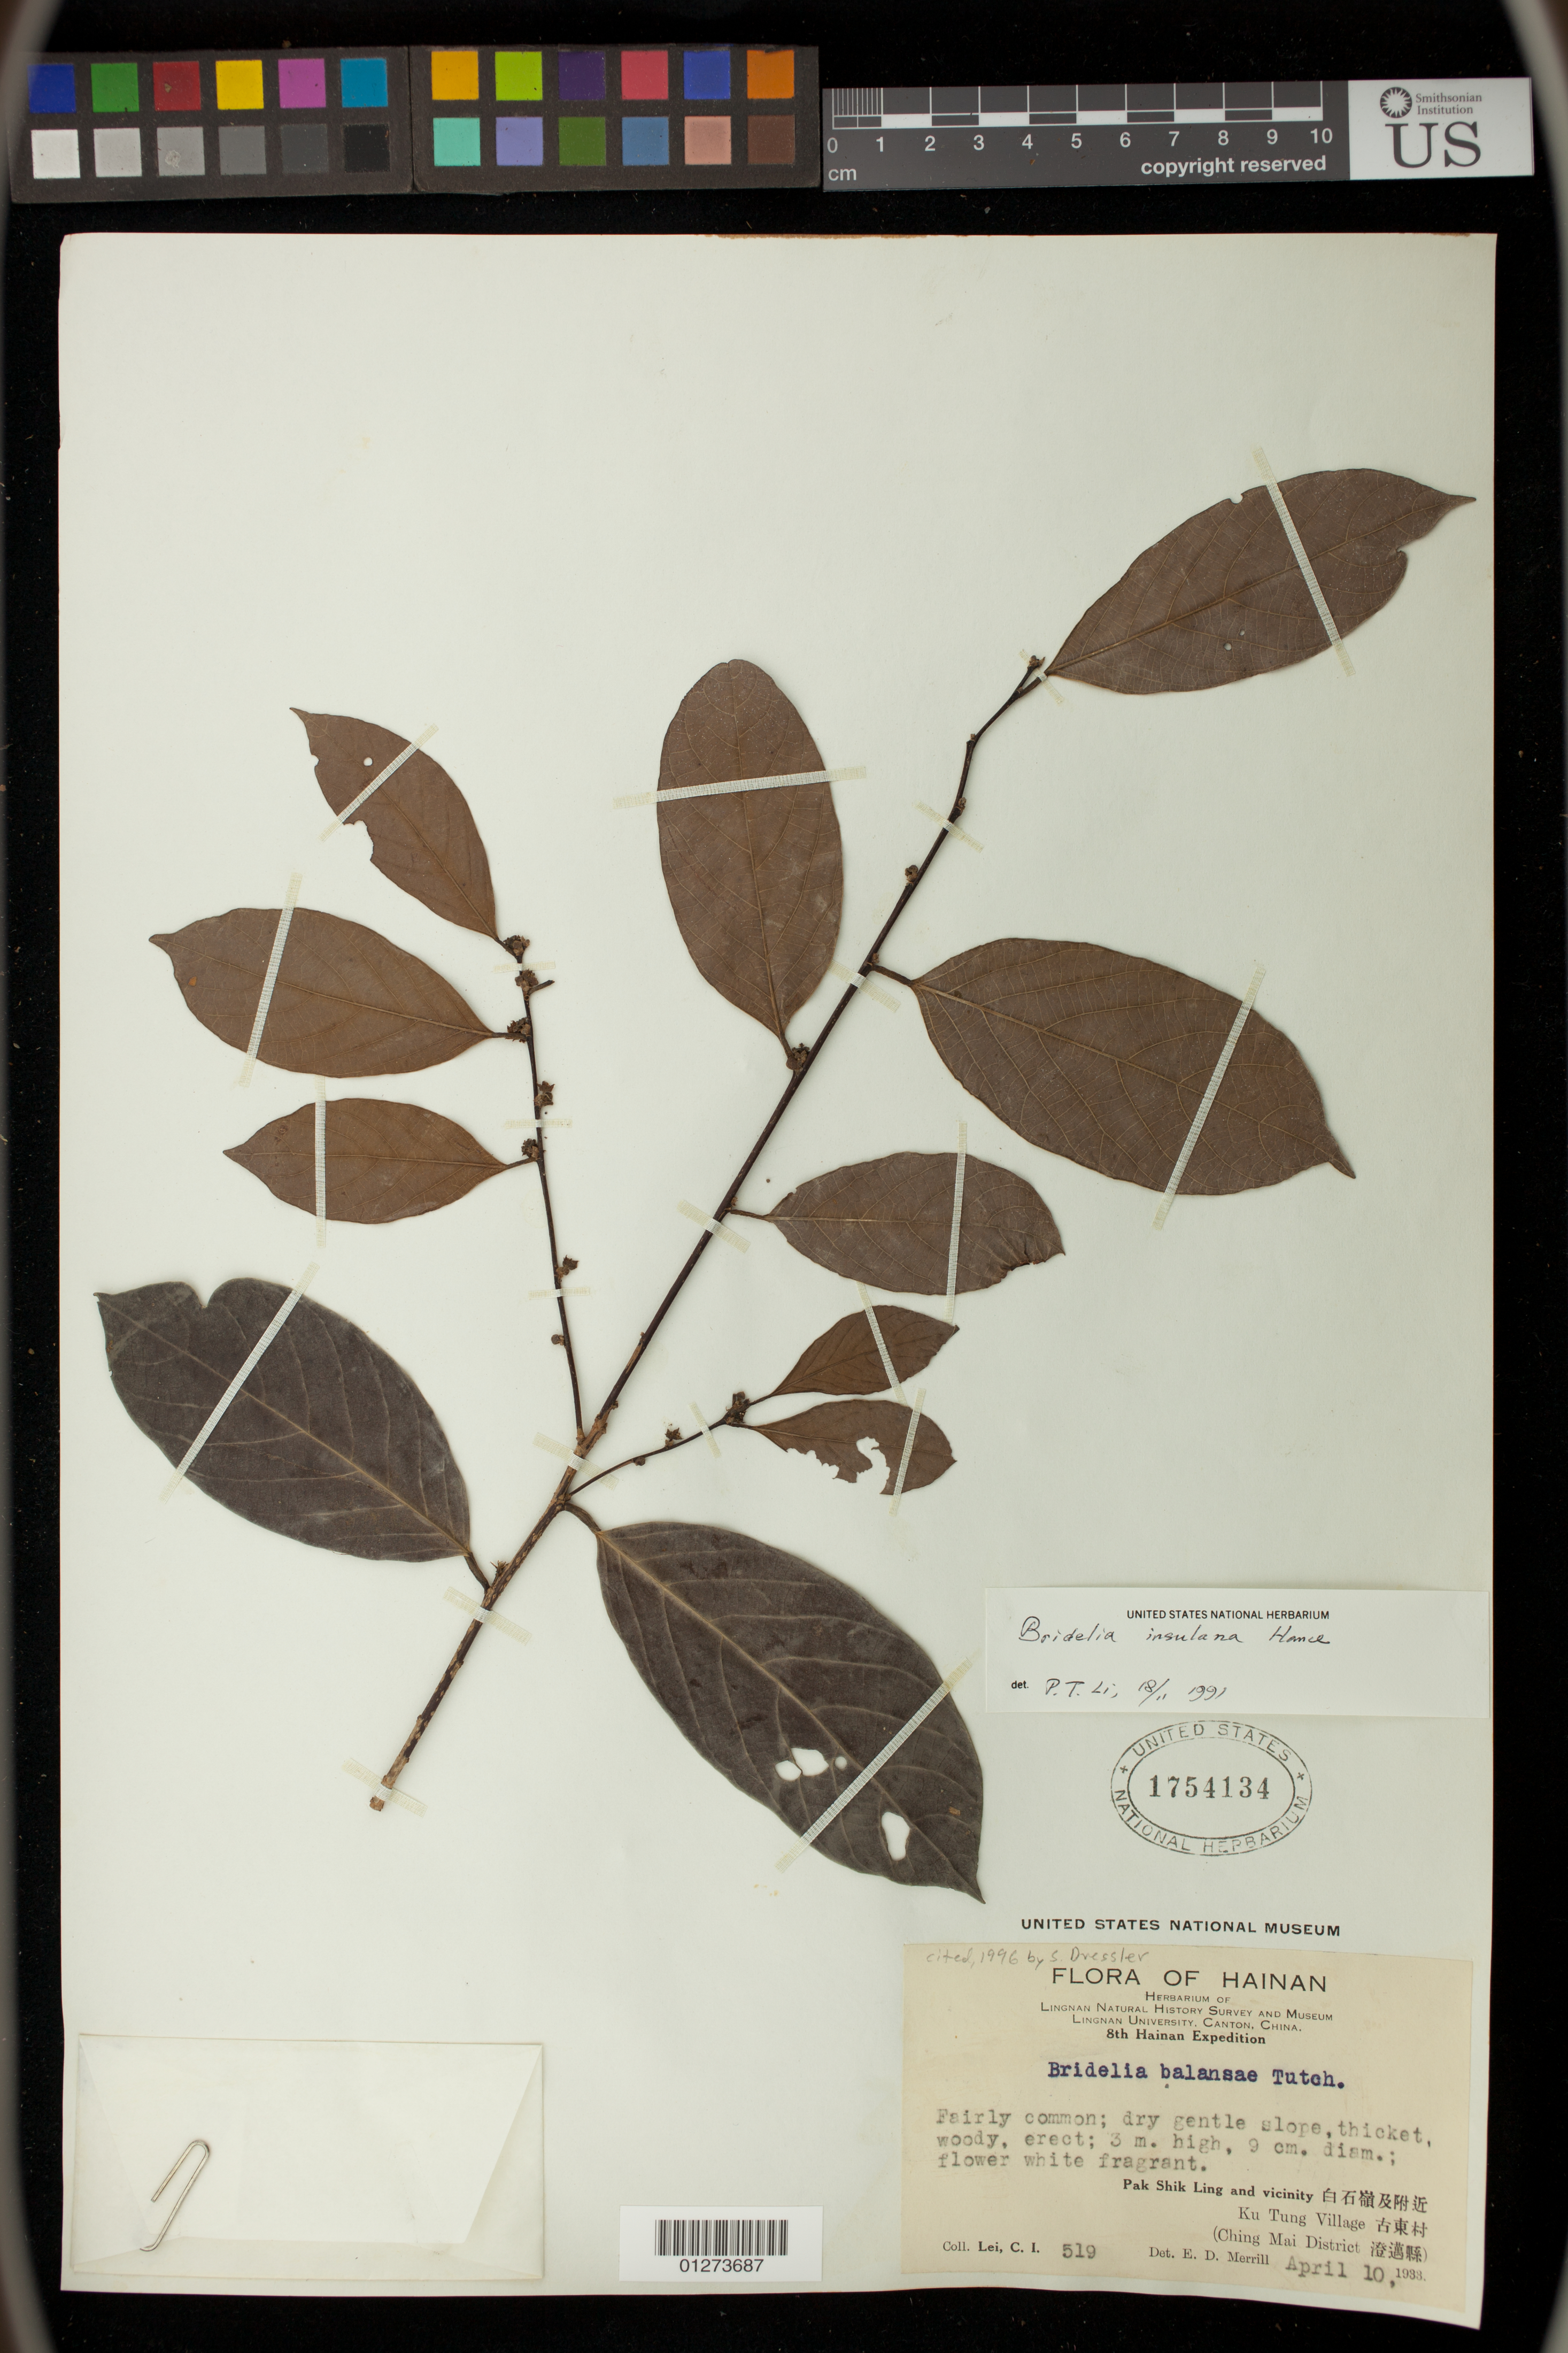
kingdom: Plantae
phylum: Tracheophyta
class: Magnoliopsida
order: Malpighiales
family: Phyllanthaceae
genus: Bridelia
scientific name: Bridelia balansae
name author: Tutcher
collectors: C. I. Lei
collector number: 519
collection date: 1933-04-10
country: China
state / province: Hainan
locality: Pak Shik Ling and vicinity.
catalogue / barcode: US 1754134